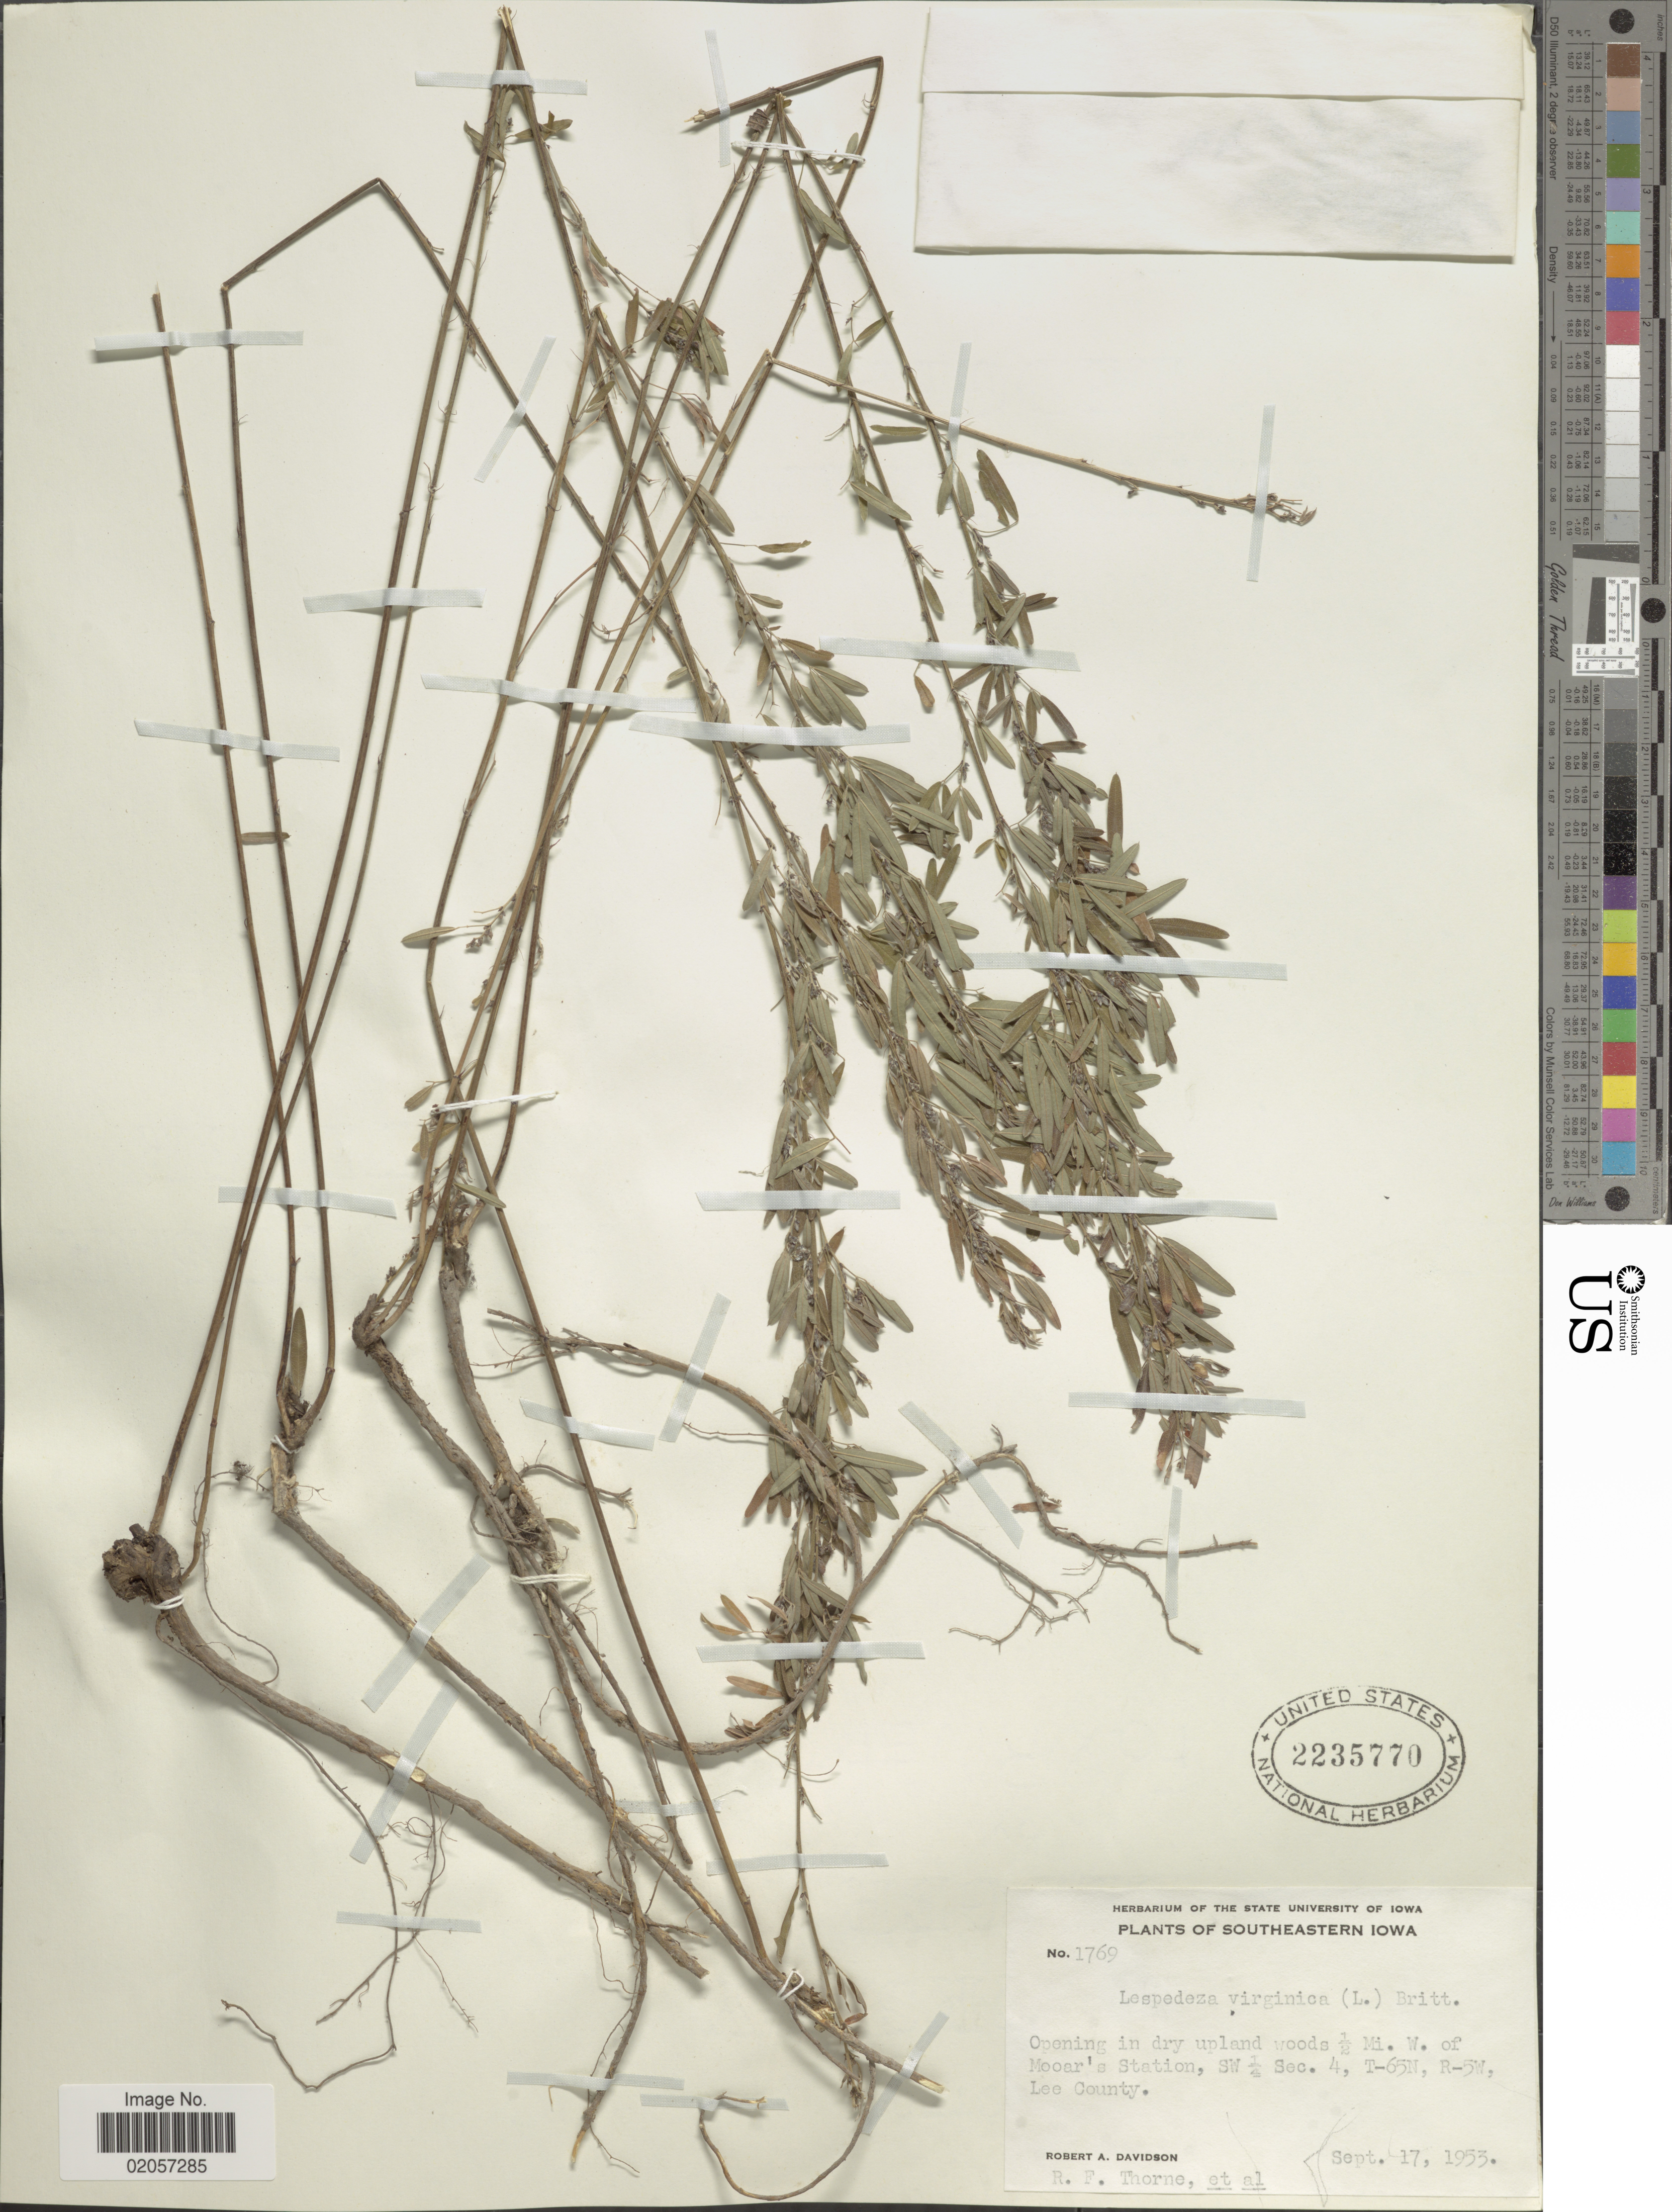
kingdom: Plantae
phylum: Tracheophyta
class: Magnoliopsida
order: Fabales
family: Fabaceae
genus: Lespedeza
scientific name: Lespedeza virginica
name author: (L.) Britton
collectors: R. A. Davidson, R. F. Thorne & et al.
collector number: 1769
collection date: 1953-09-17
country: United States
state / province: Iowa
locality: Southeastern Iowa, Opening in dry upland woods ½ Mi. W, of Mooa'r s Station, SW ¼ Sec. 4, T-65N, R-5W, Lee County.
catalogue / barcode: US 223770